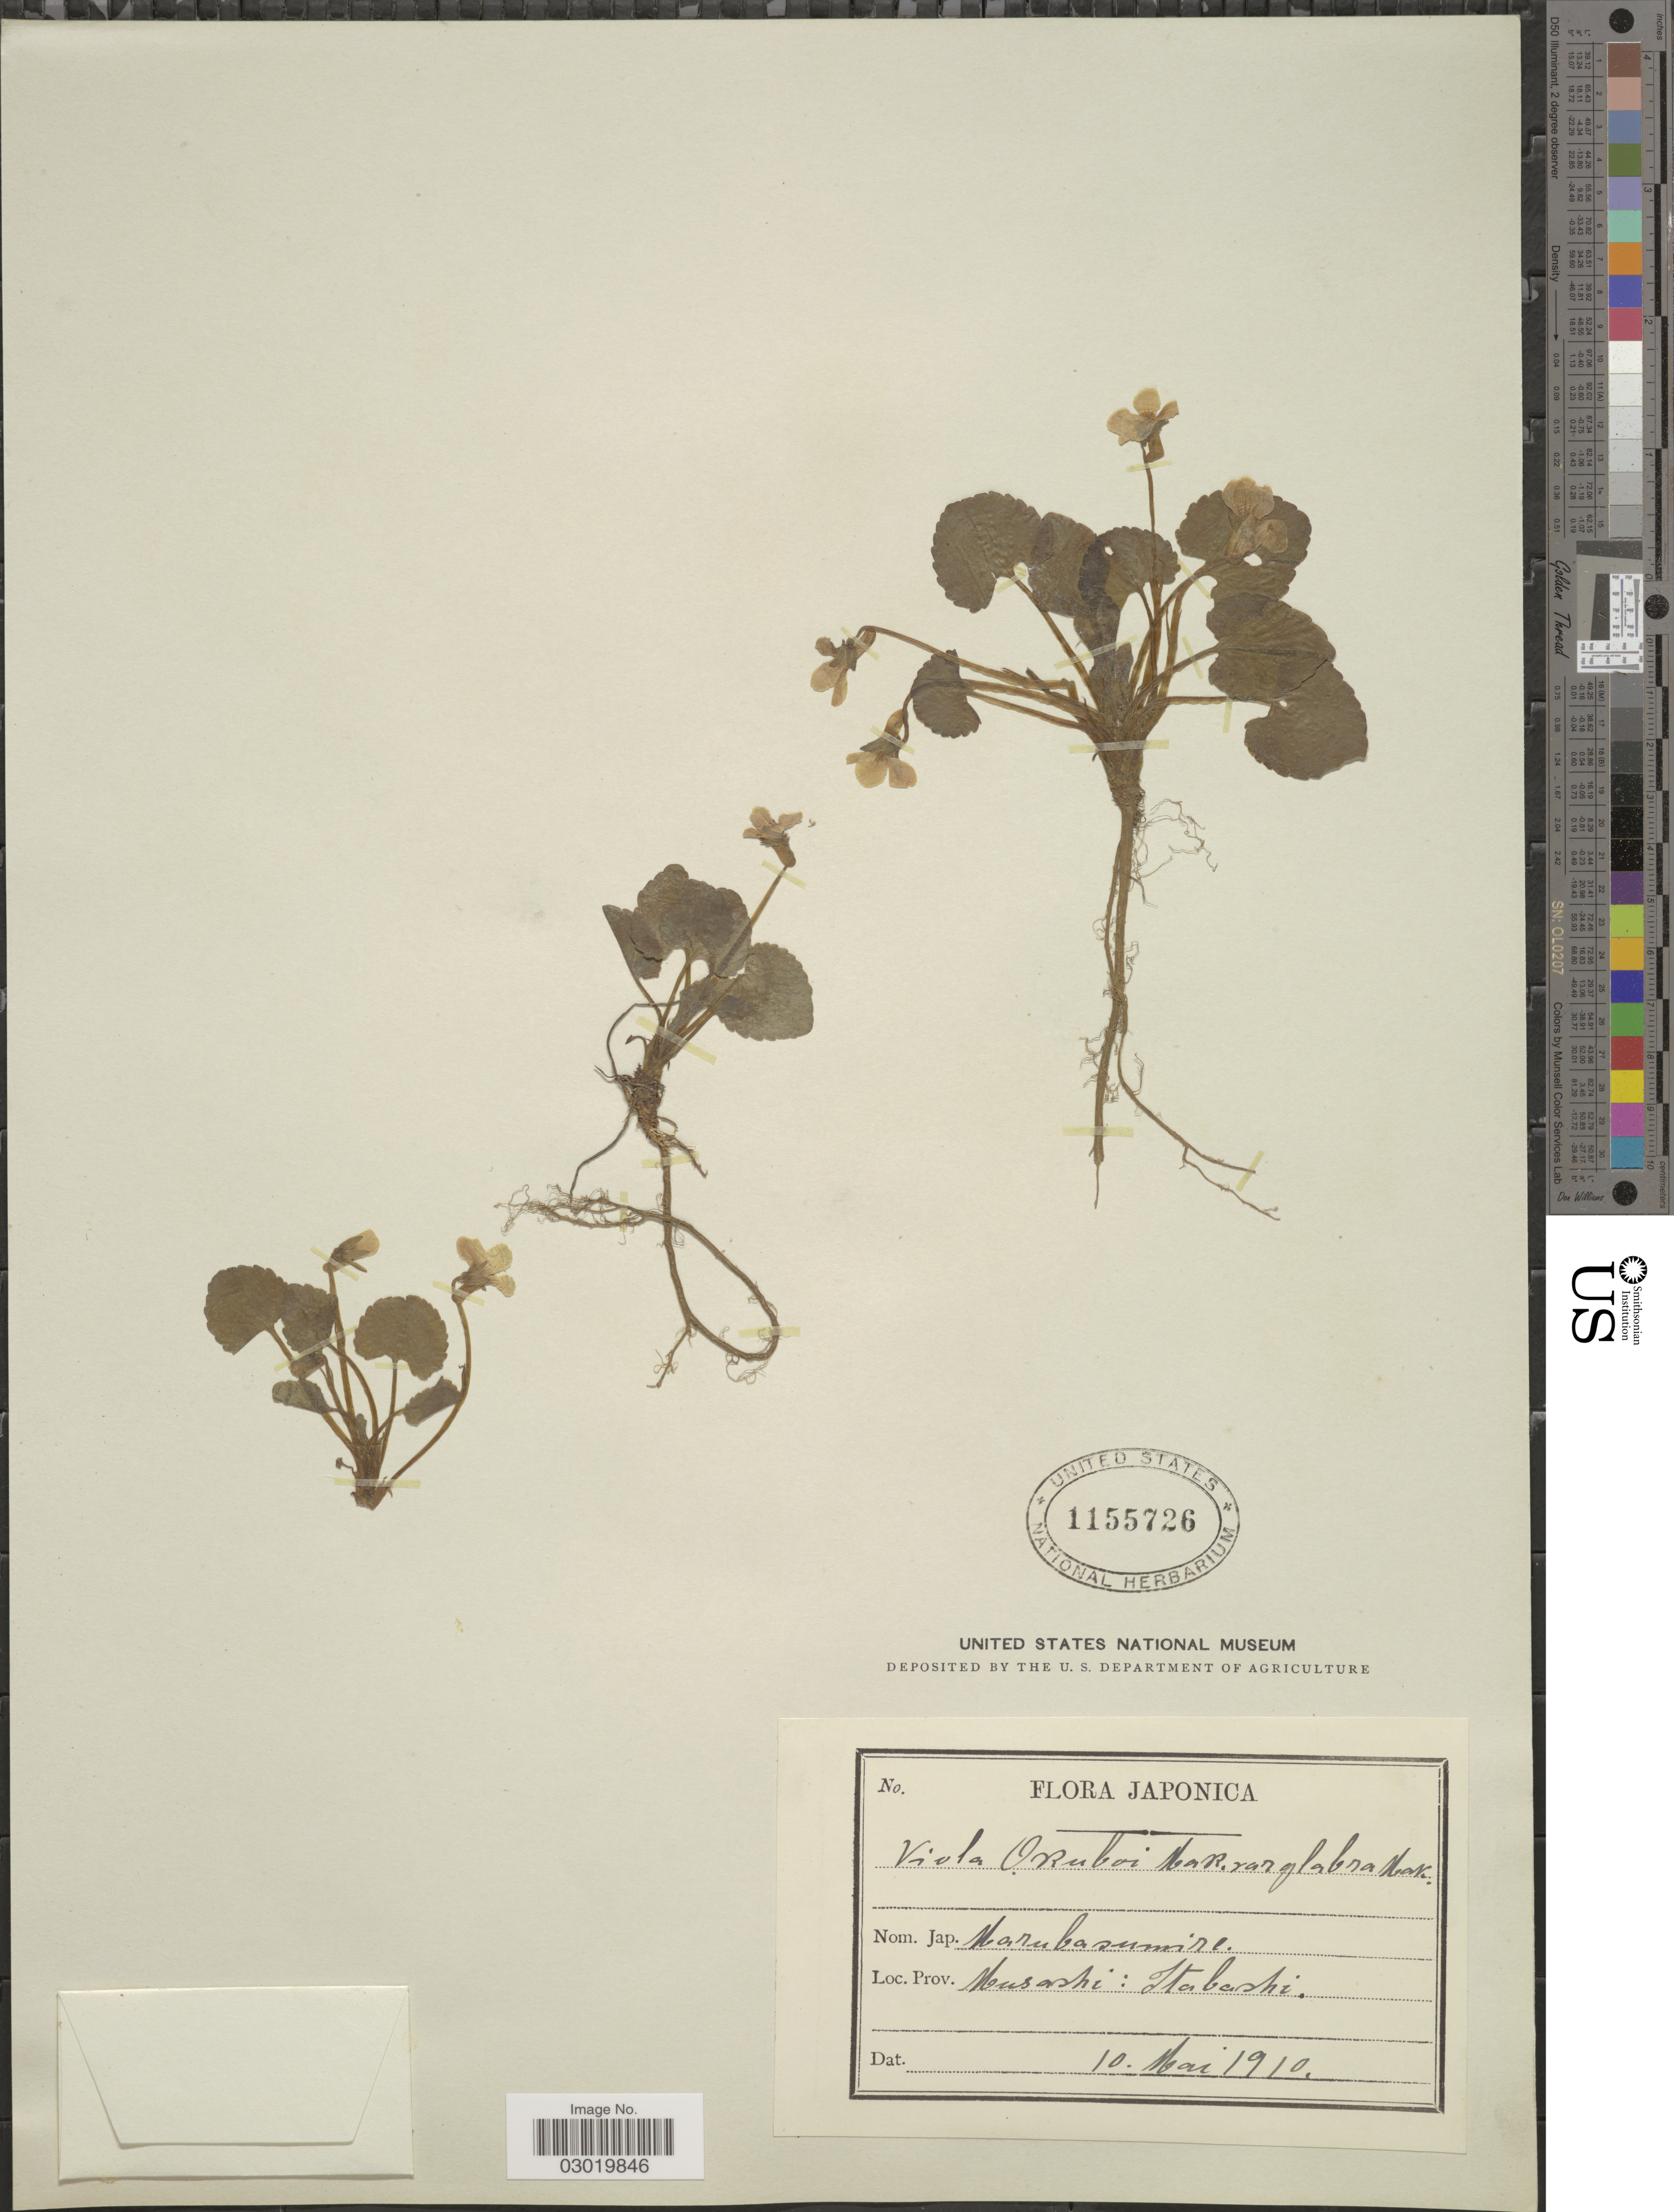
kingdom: Plantae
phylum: Tracheophyta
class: Magnoliopsida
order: Malpighiales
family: Violaceae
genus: Viola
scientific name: Viola keiskei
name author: Miq.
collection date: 1910-05-10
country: Japan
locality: Prov. Musashi: Itabashi.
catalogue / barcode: US 1155726